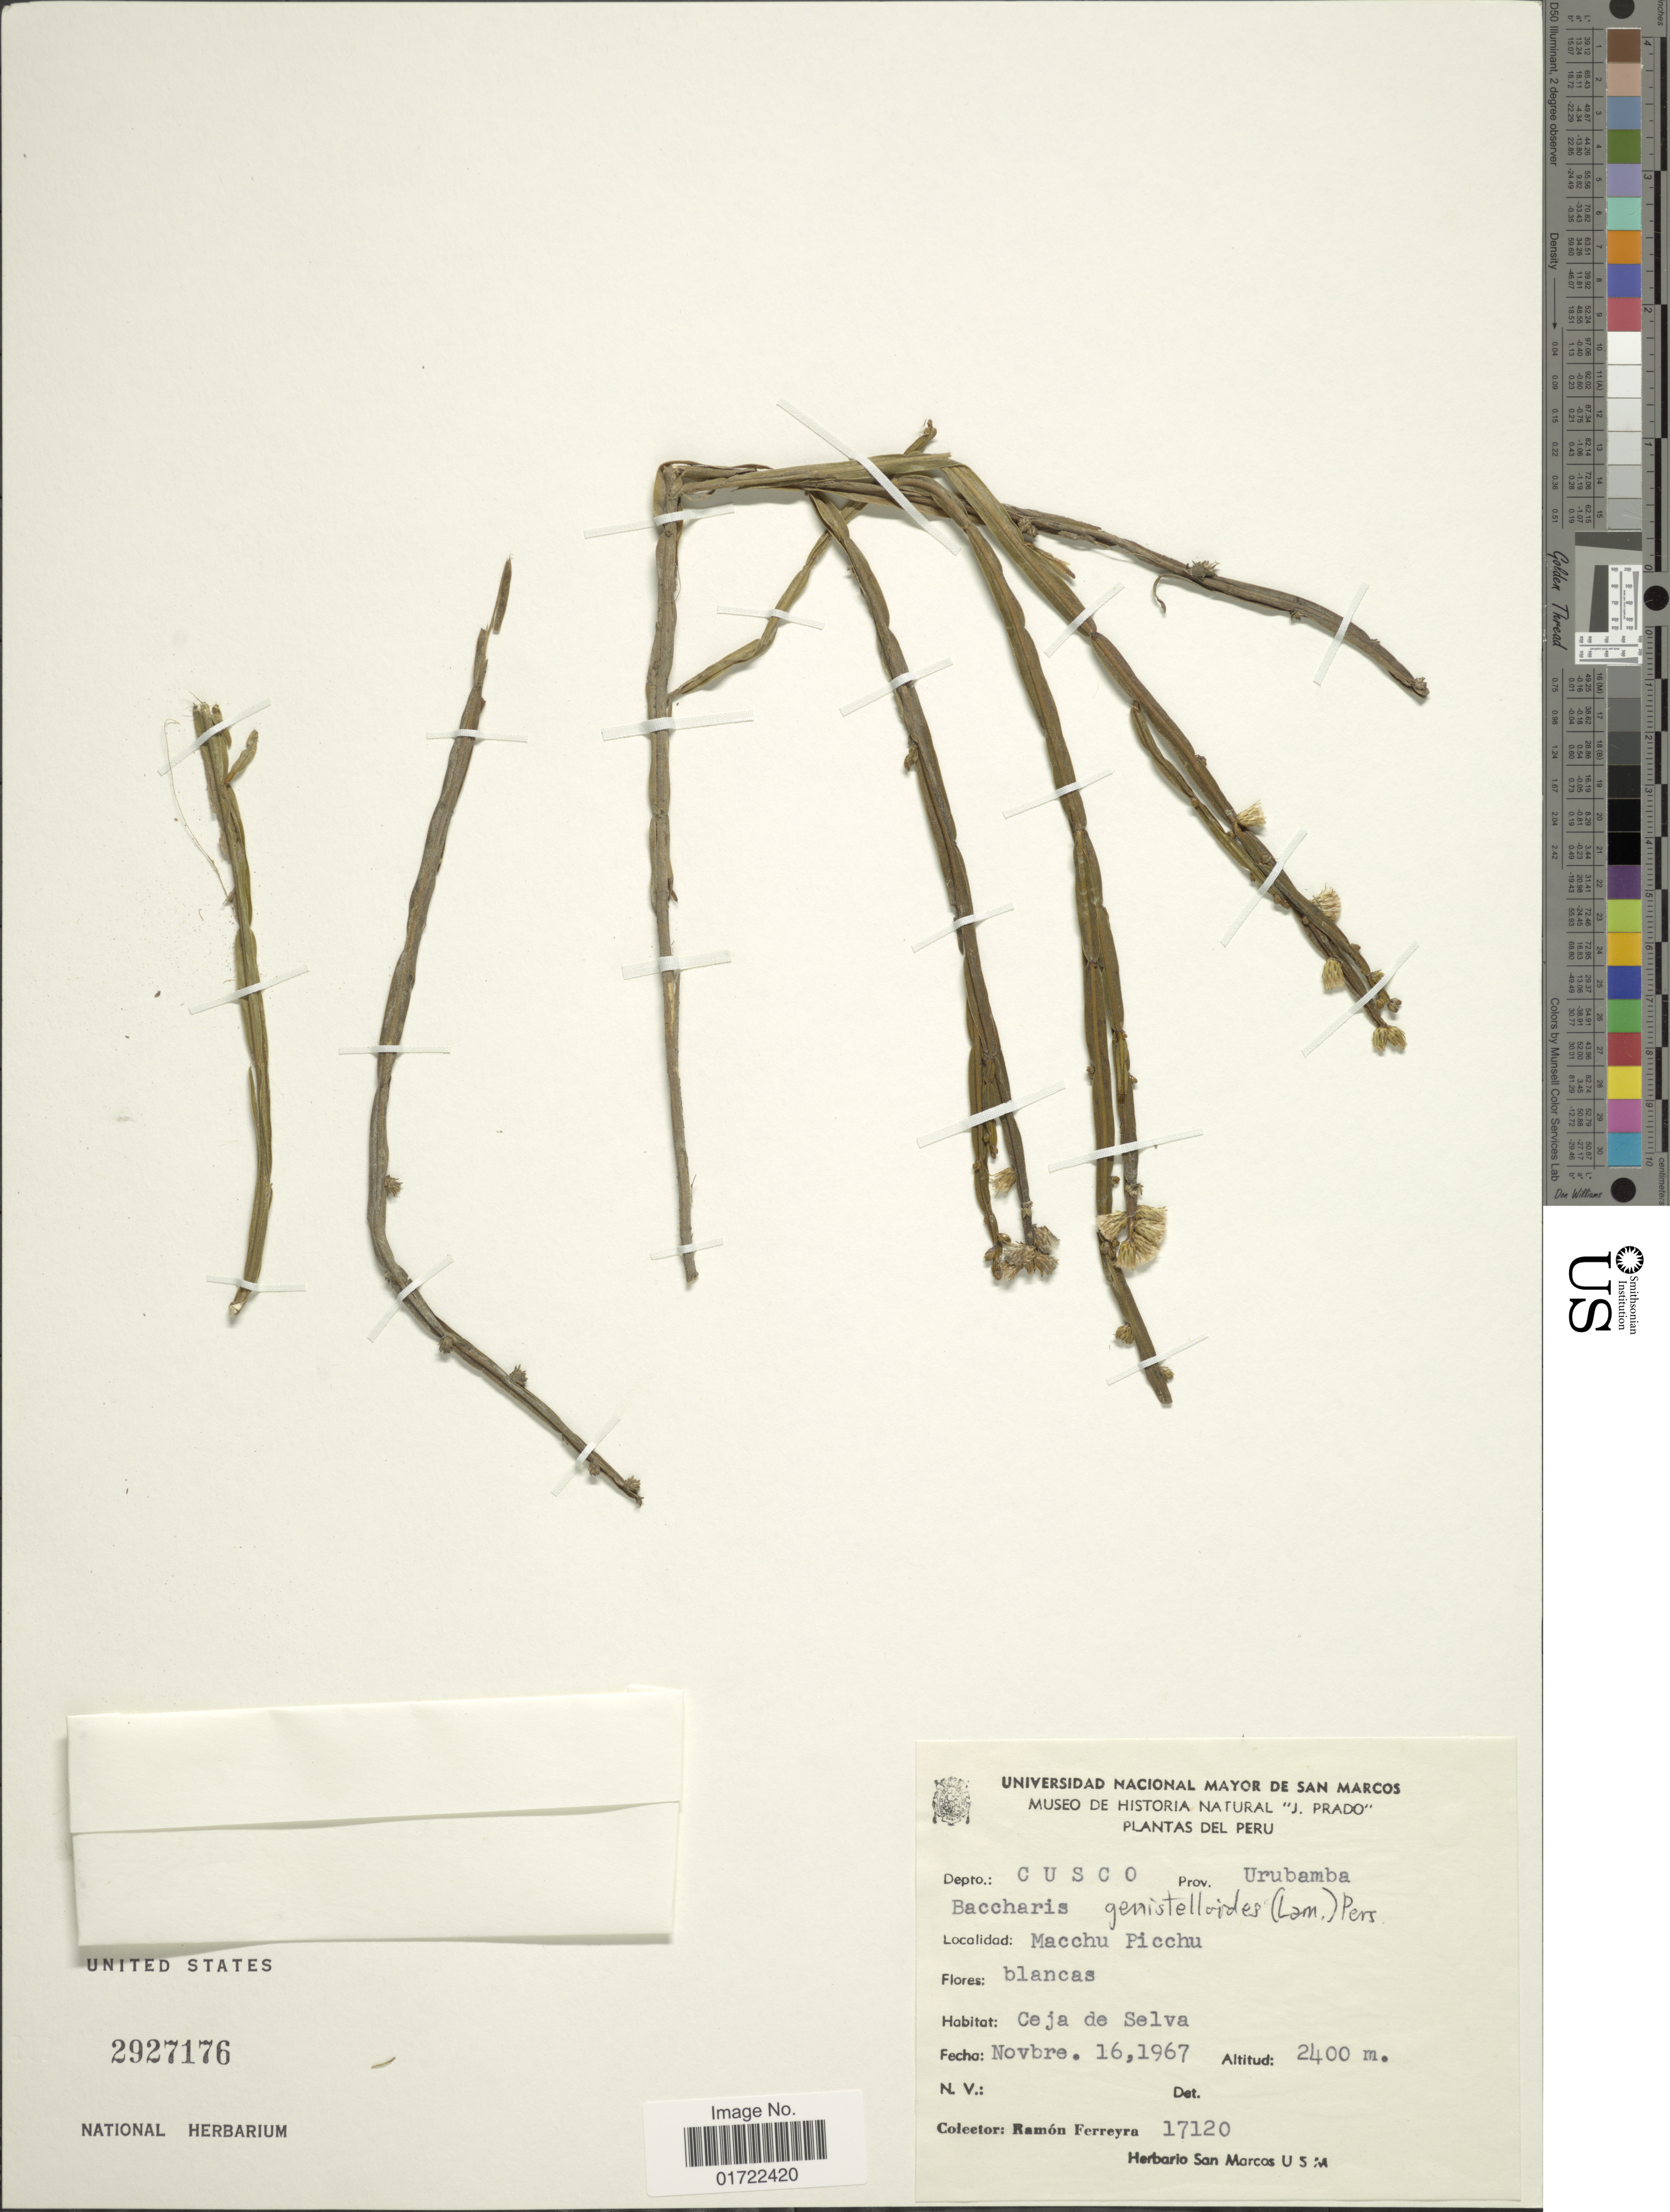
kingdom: Plantae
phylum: Tracheophyta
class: Magnoliopsida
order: Asterales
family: Asteraceae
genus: Baccharis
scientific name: Baccharis genistelloides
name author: (Lam.) Pers.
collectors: R. A. Ferreyra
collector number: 17120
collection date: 1967-11-16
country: Peru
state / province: Cusco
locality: Prov. Urubamba, Machu Picchu, Ceja de Selva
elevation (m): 2400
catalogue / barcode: US 2927176